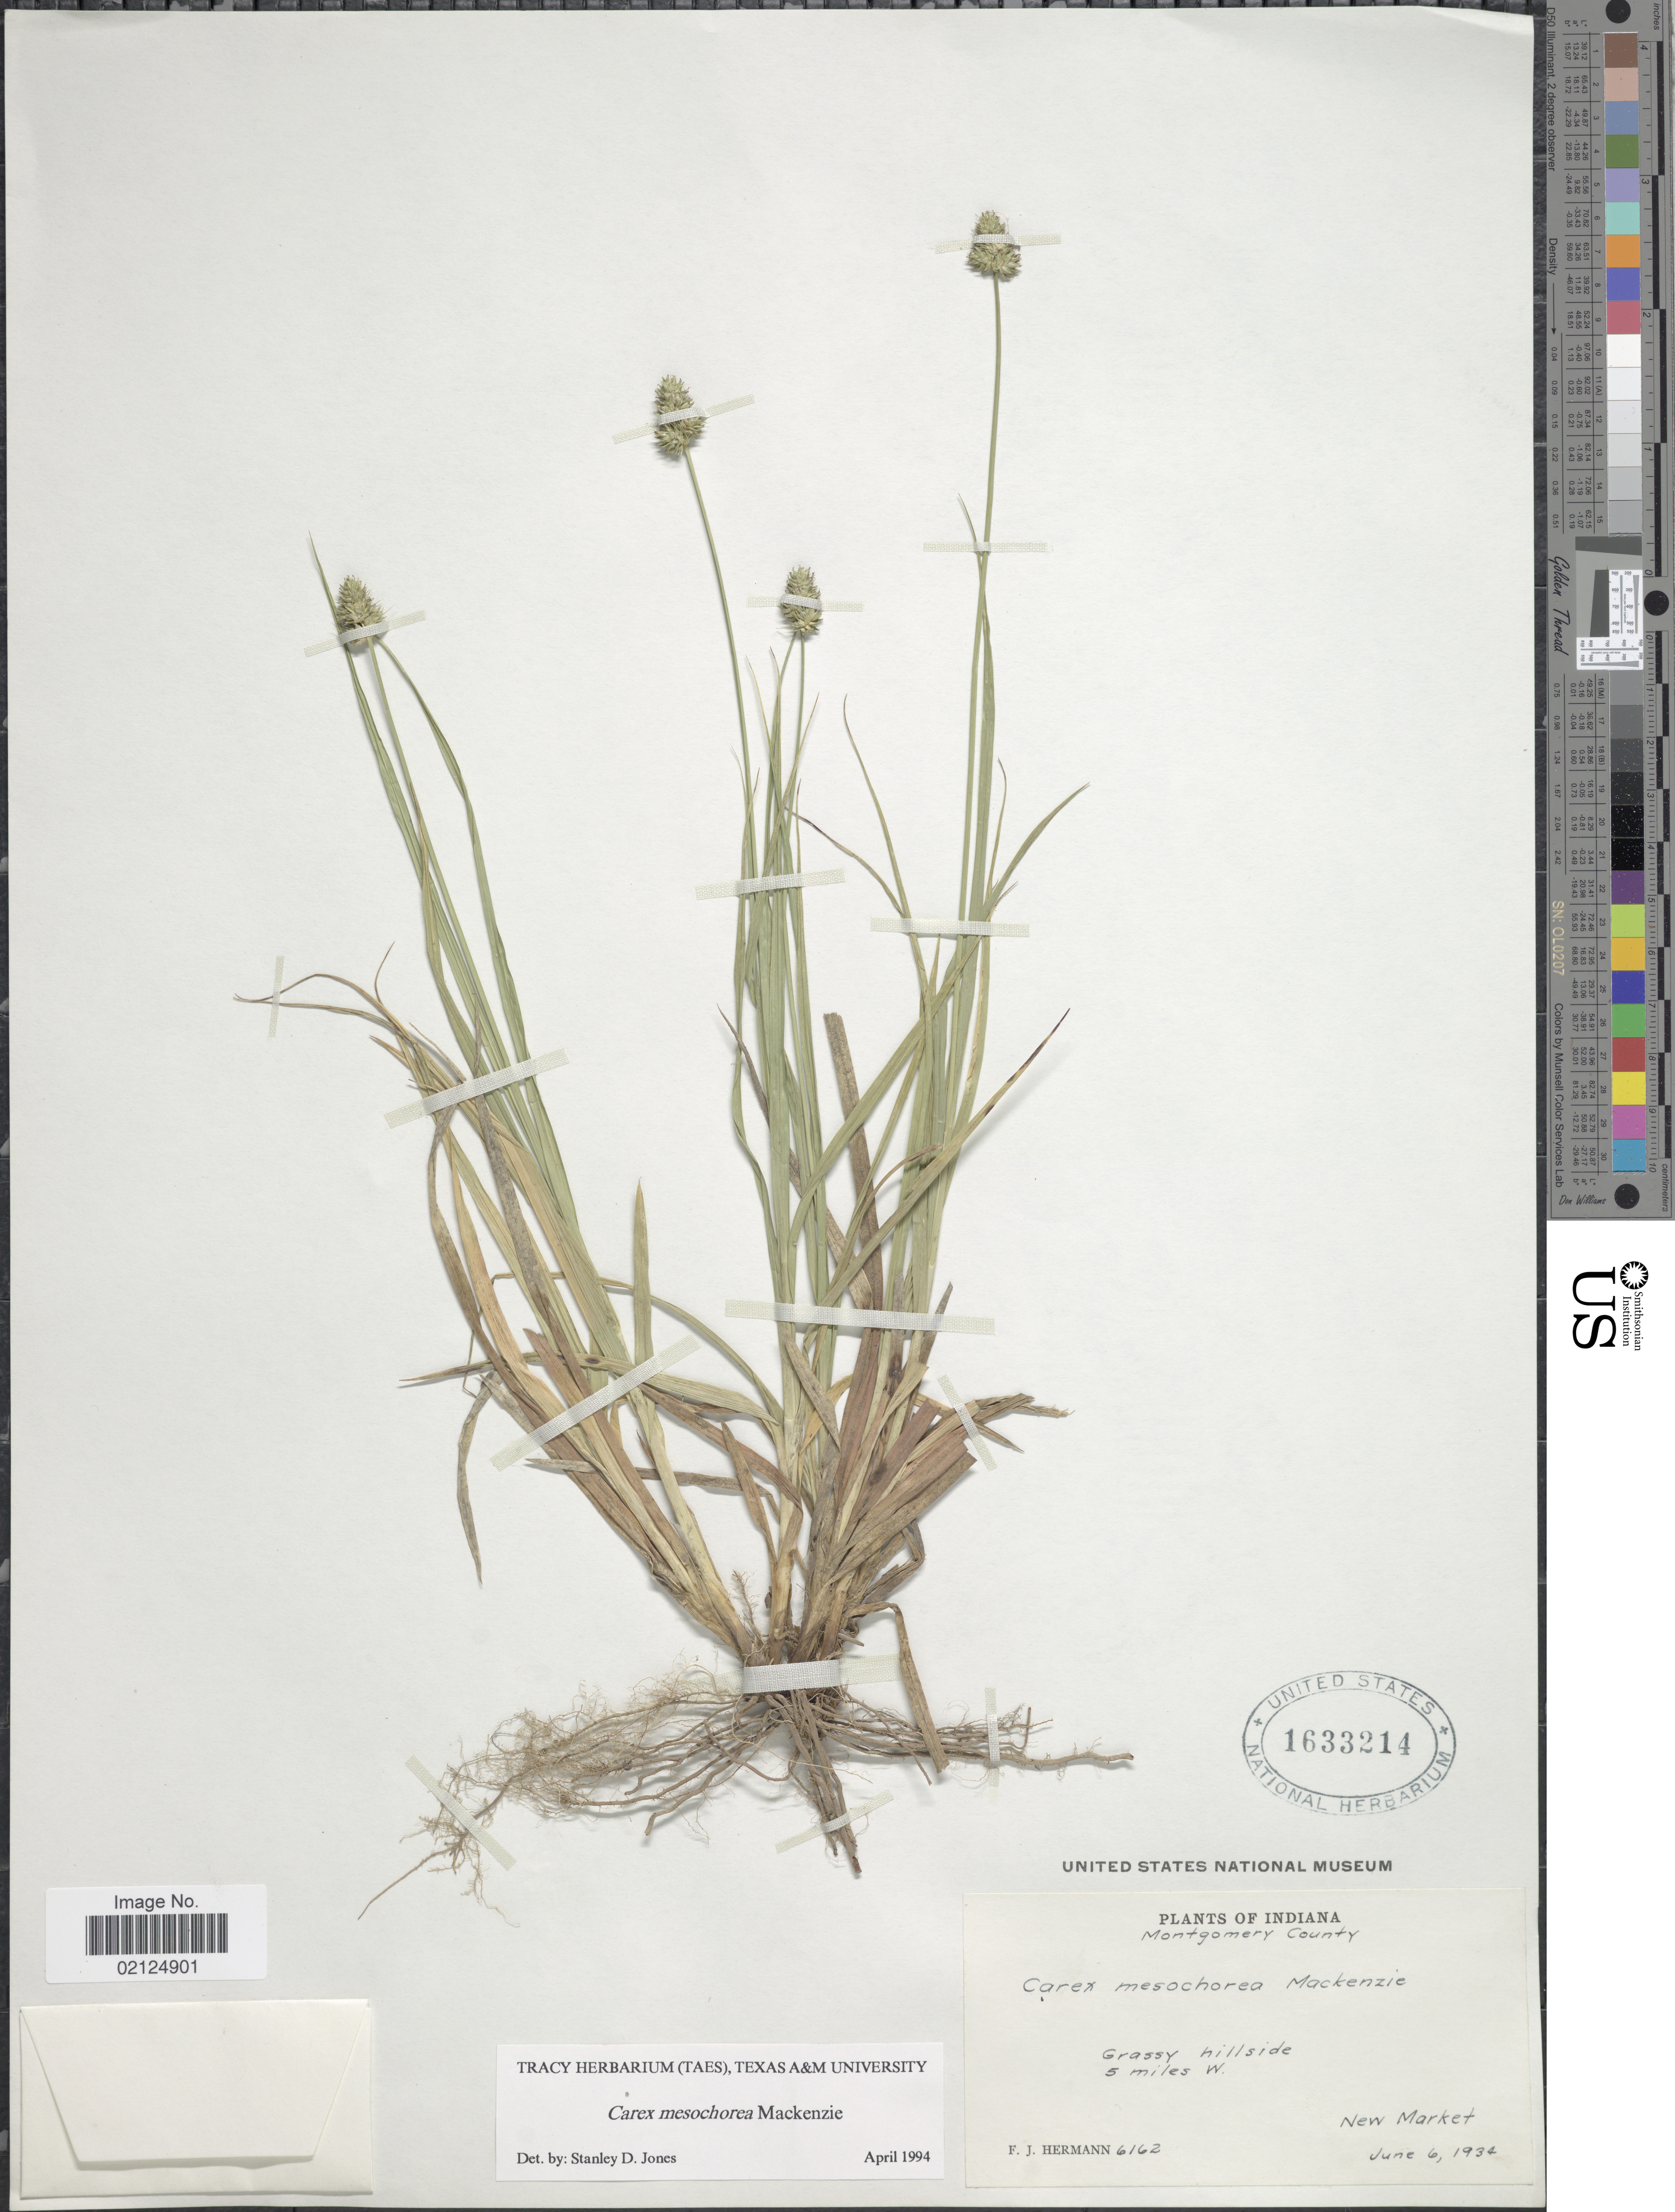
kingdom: Plantae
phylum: Tracheophyta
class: Liliopsida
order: Poales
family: Cyperaceae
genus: Carex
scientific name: Carex mesochorea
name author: Mack.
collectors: F. J. Hermann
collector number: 6162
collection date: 1934-06-06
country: United States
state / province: Indiana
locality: Montgomery County,. 5 miles W New Market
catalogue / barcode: US 1633214